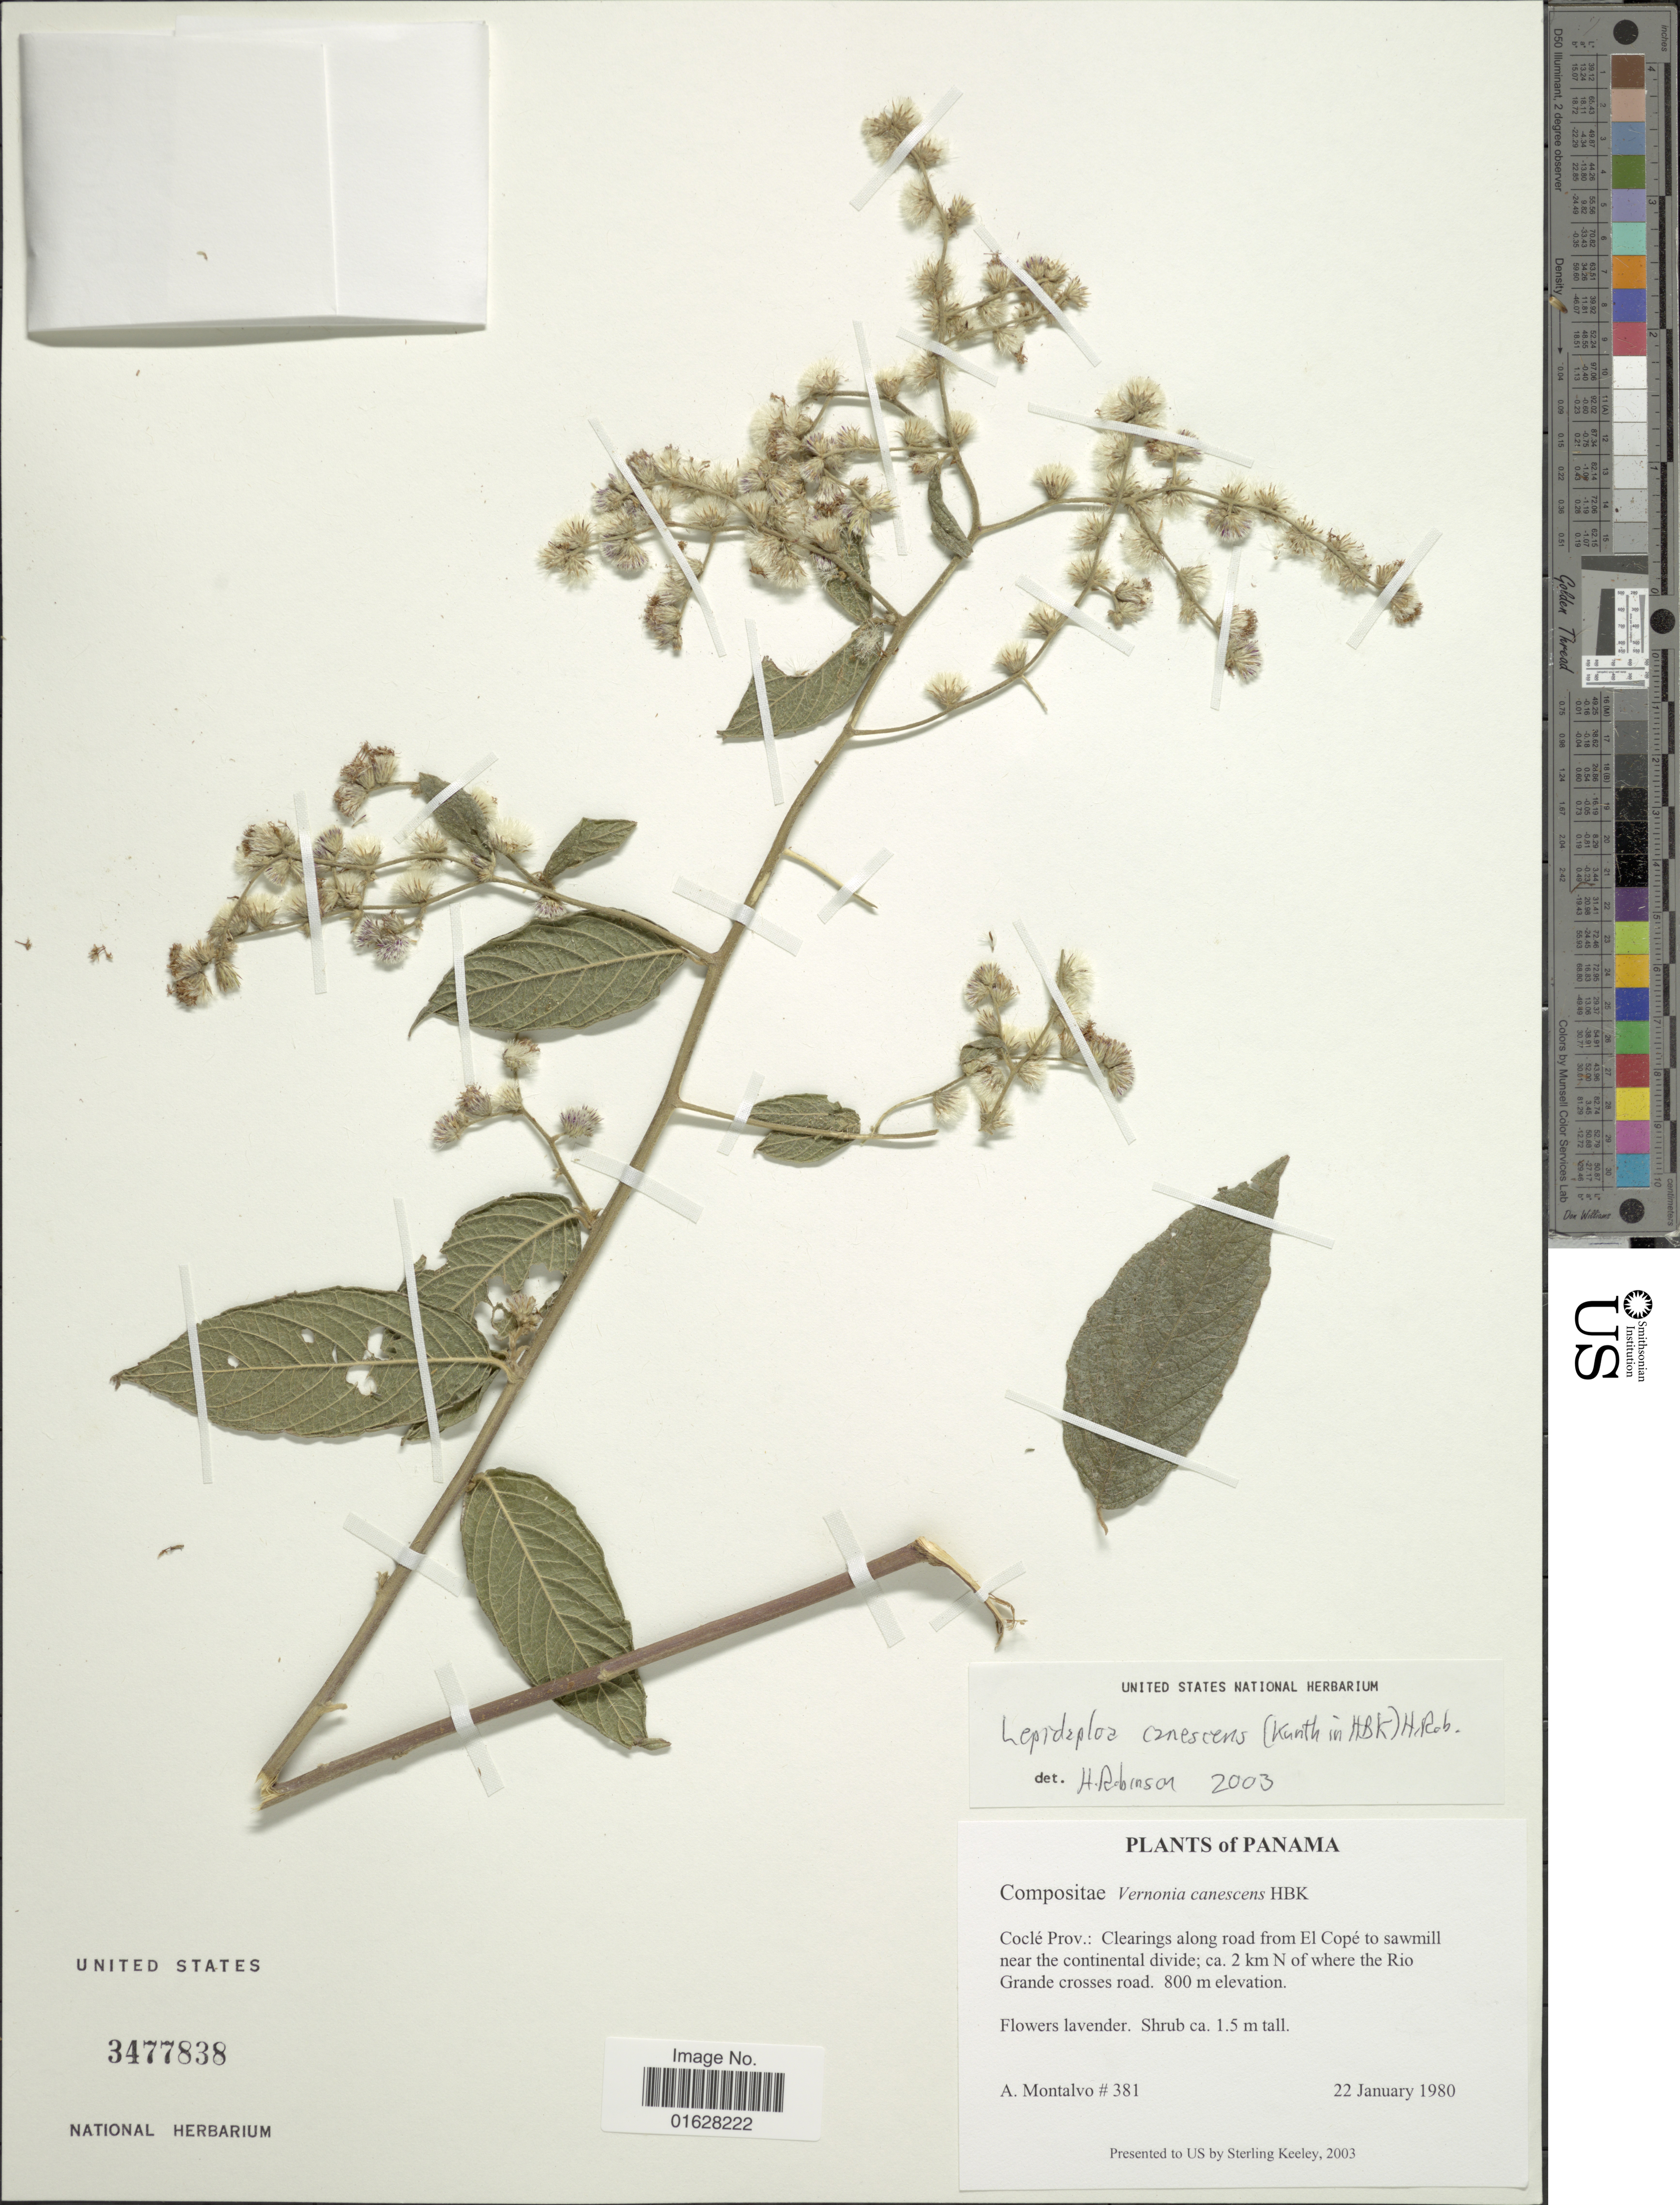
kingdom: Plantae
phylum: Tracheophyta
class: Magnoliopsida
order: Asterales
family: Asteraceae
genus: Lepidaploa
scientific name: Lepidaploa canescens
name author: (Kunth) H. Rob.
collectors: A. Montalvo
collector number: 381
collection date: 1980-01-22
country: Panama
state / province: Coclé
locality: Cocle Province, clearing along road from El Cope to sawmill near the continental divide, ca 2 km N of where the Rio Grande crosses road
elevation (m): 800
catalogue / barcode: US 2477838